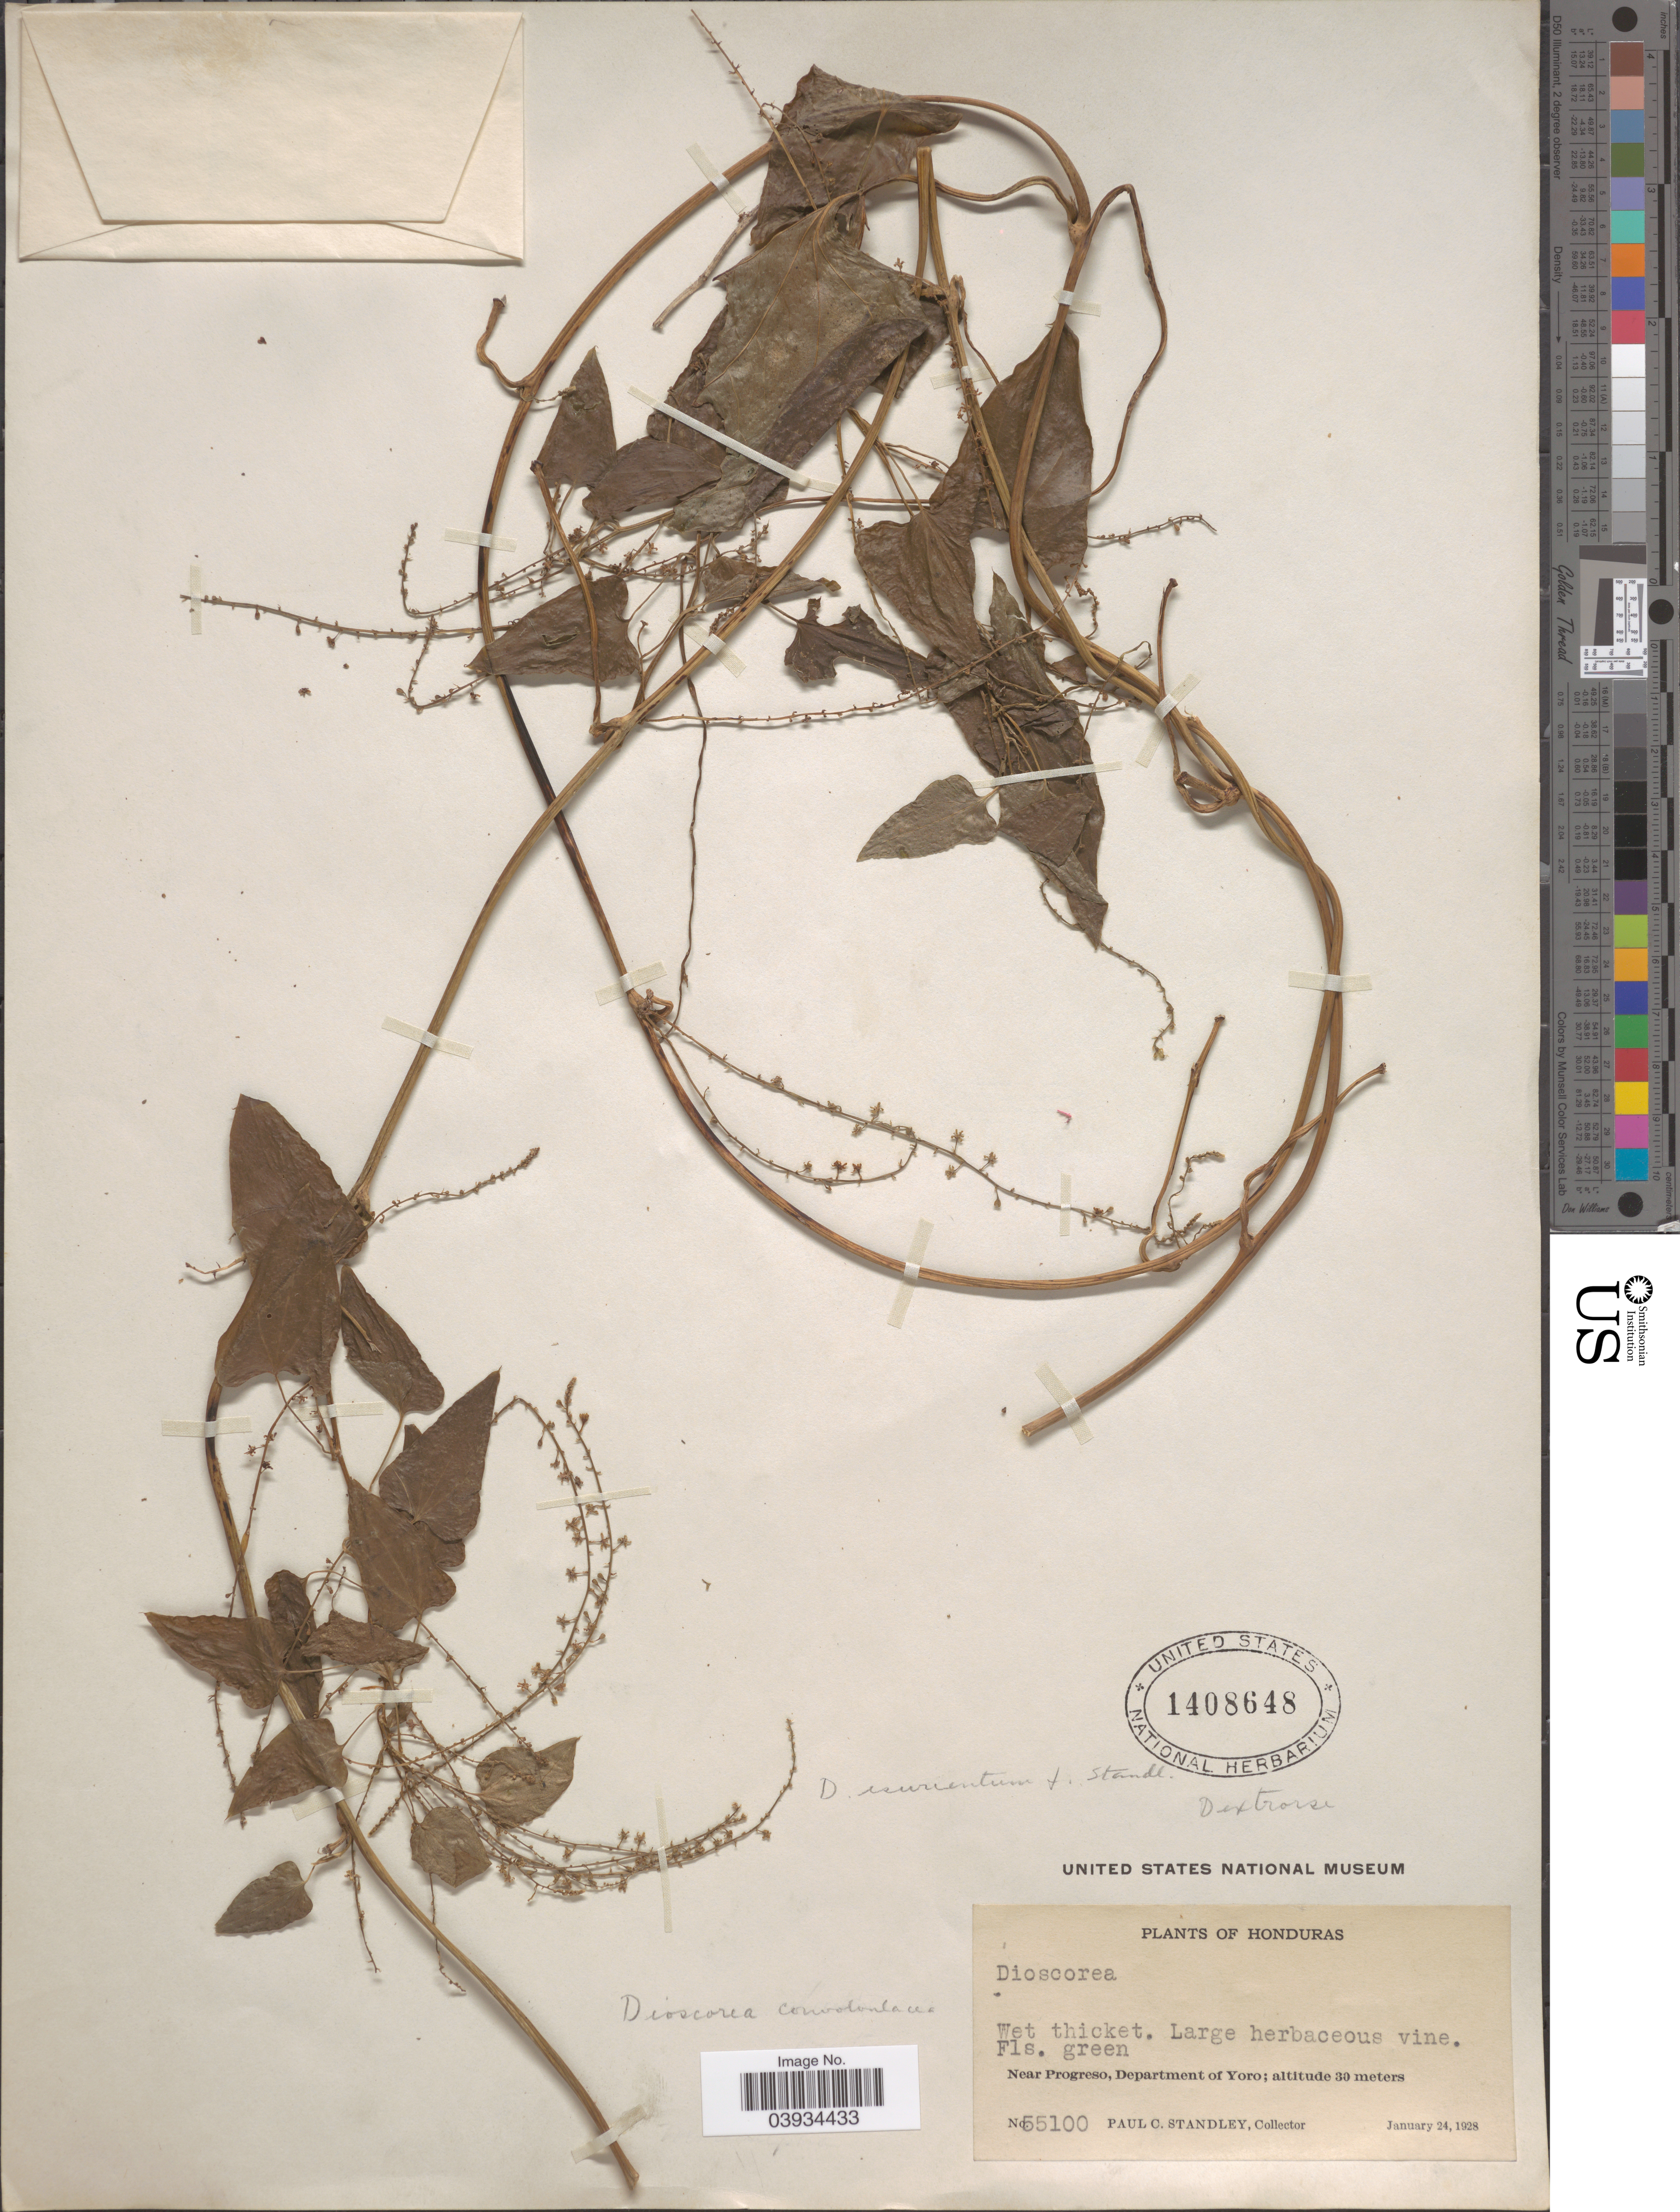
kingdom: Plantae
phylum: Tracheophyta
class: Liliopsida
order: Dioscoreales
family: Dioscoreaceae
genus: Dioscorea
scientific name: Dioscorea convolvulacea var. glabra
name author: (Hemsl.) Uline ex R. Knuth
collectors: P. C. Standley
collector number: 55100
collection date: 1928-01-24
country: Honduras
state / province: Yoro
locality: Near Progreso, Department of Yoro.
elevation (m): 30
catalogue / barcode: US 1408648